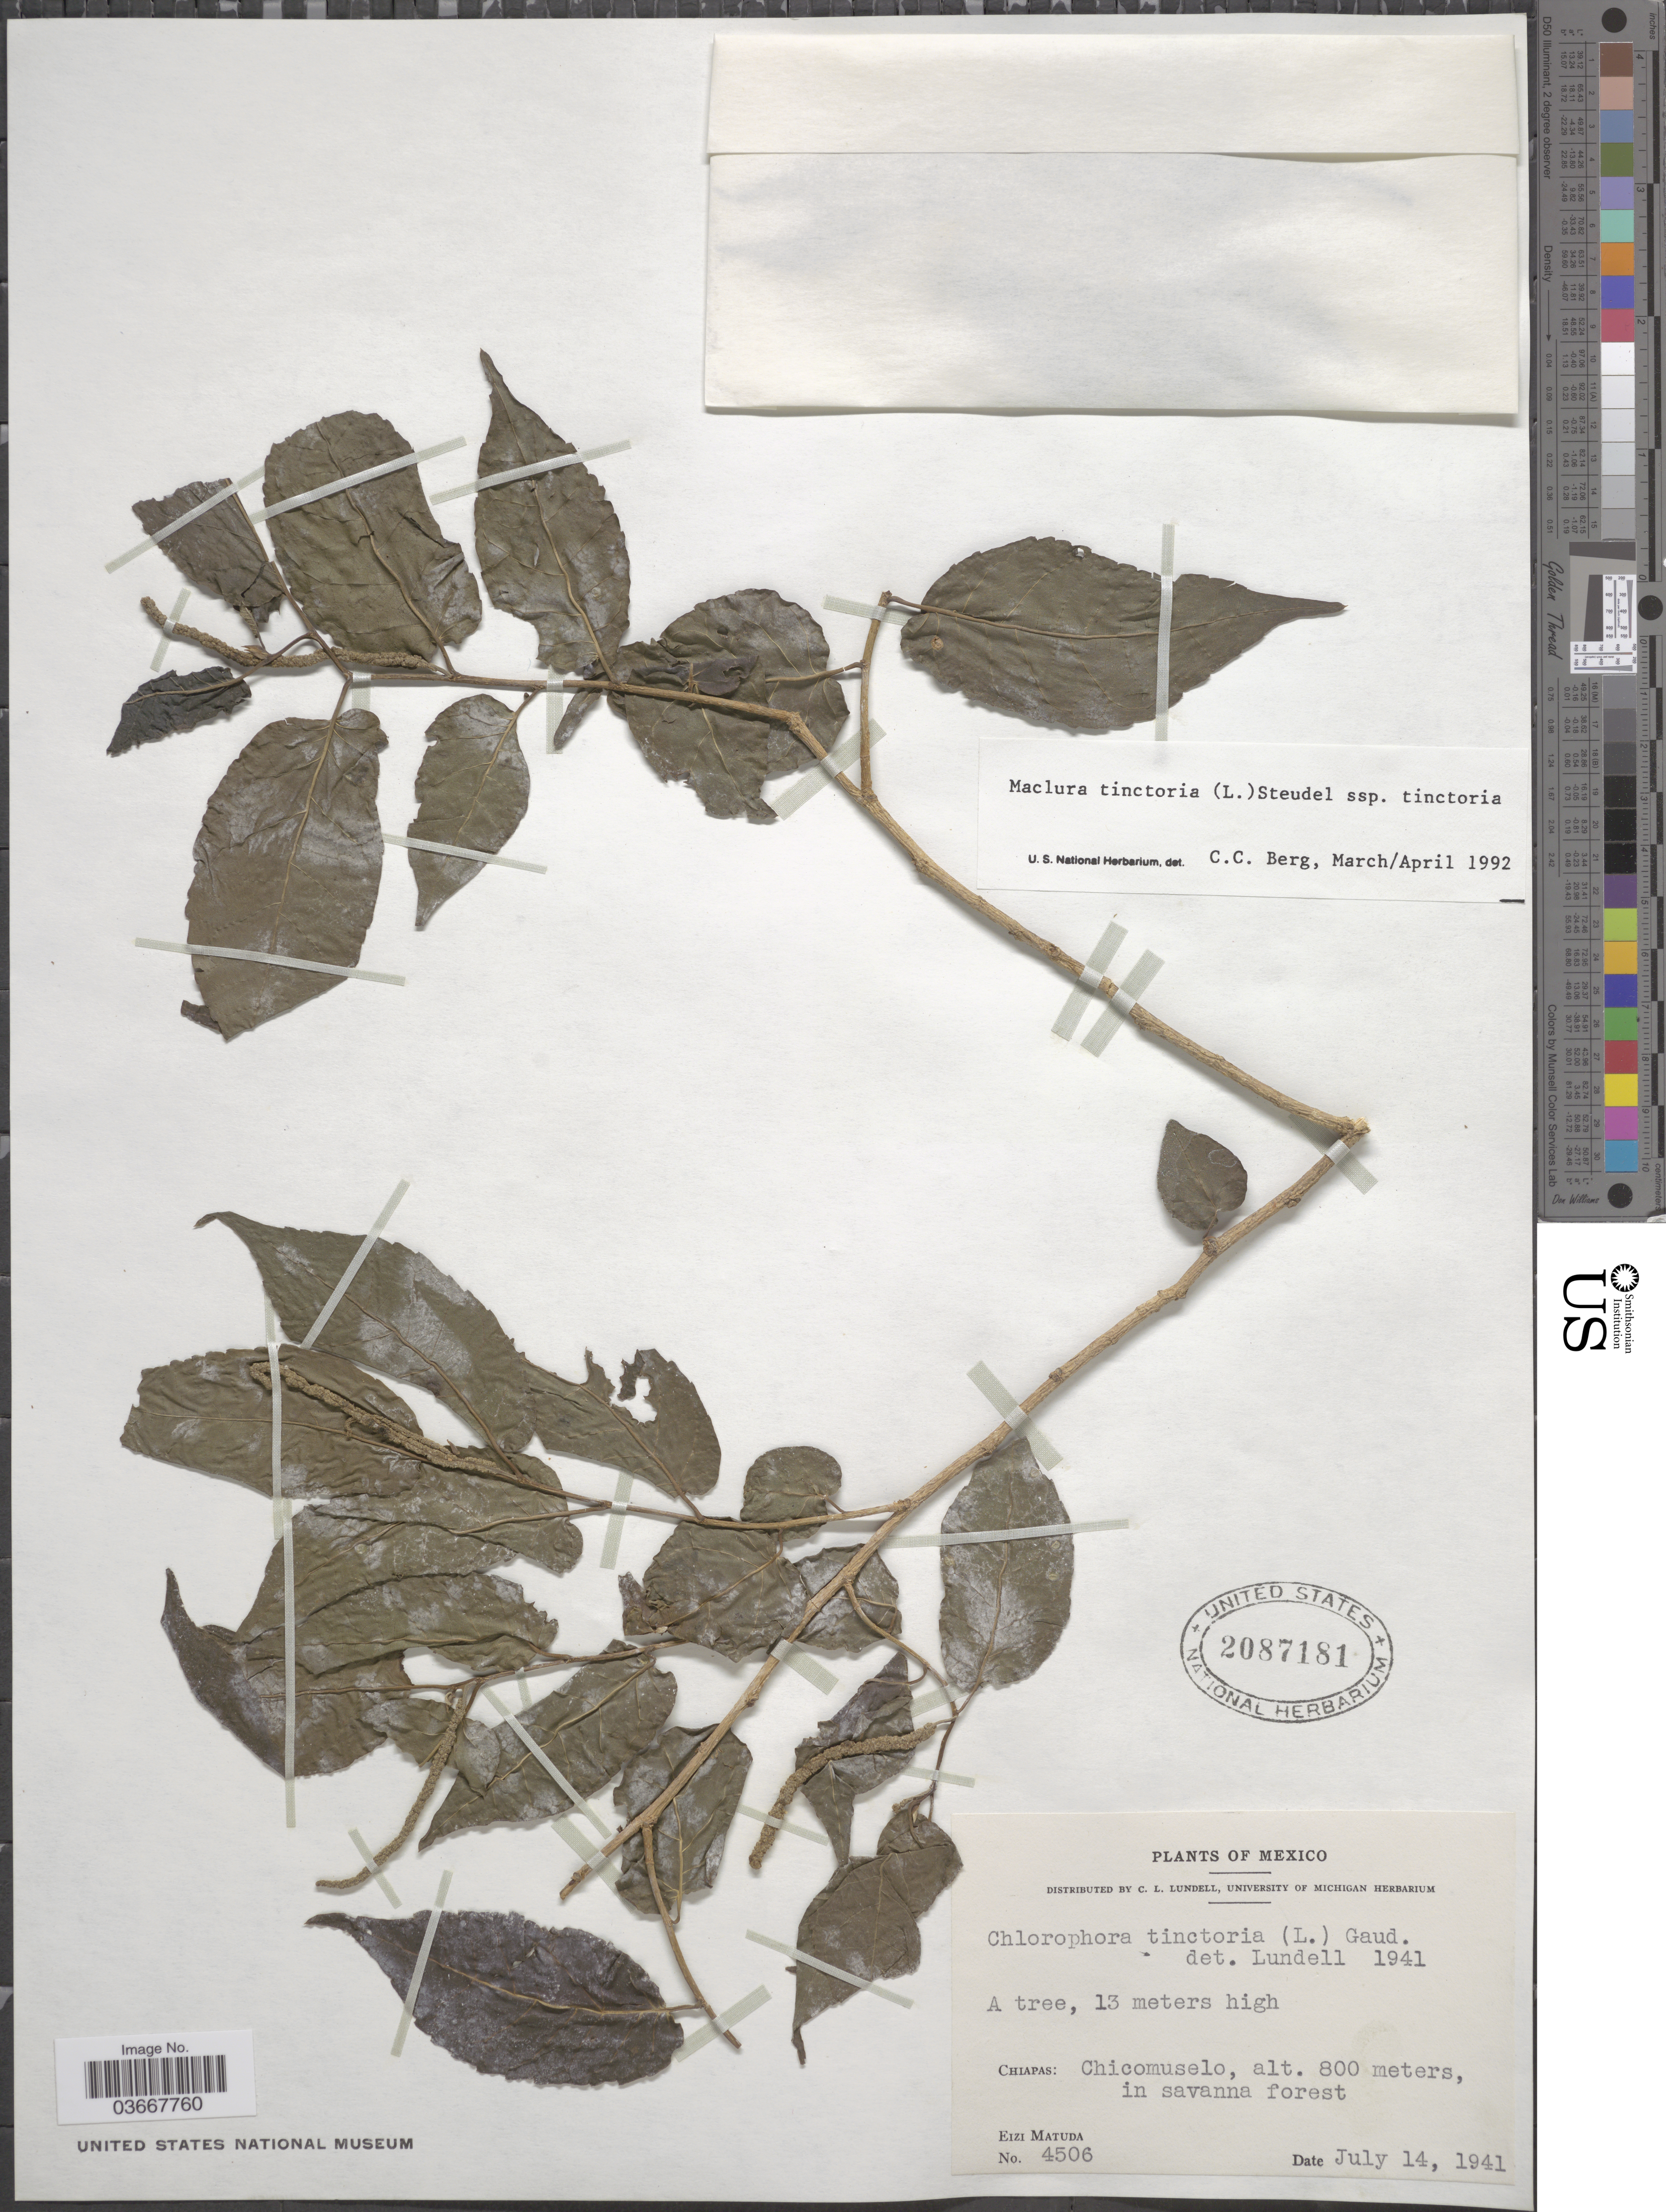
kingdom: Plantae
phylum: Tracheophyta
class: Magnoliopsida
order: Rosales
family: Moraceae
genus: Maclura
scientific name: Maclura tinctoria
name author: (L.) D. Don ex Steud.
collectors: E. Matuda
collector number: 4506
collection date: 1941-07-14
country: Mexico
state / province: Chiapas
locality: Chicomuselo.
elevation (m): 800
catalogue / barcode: US 2087181